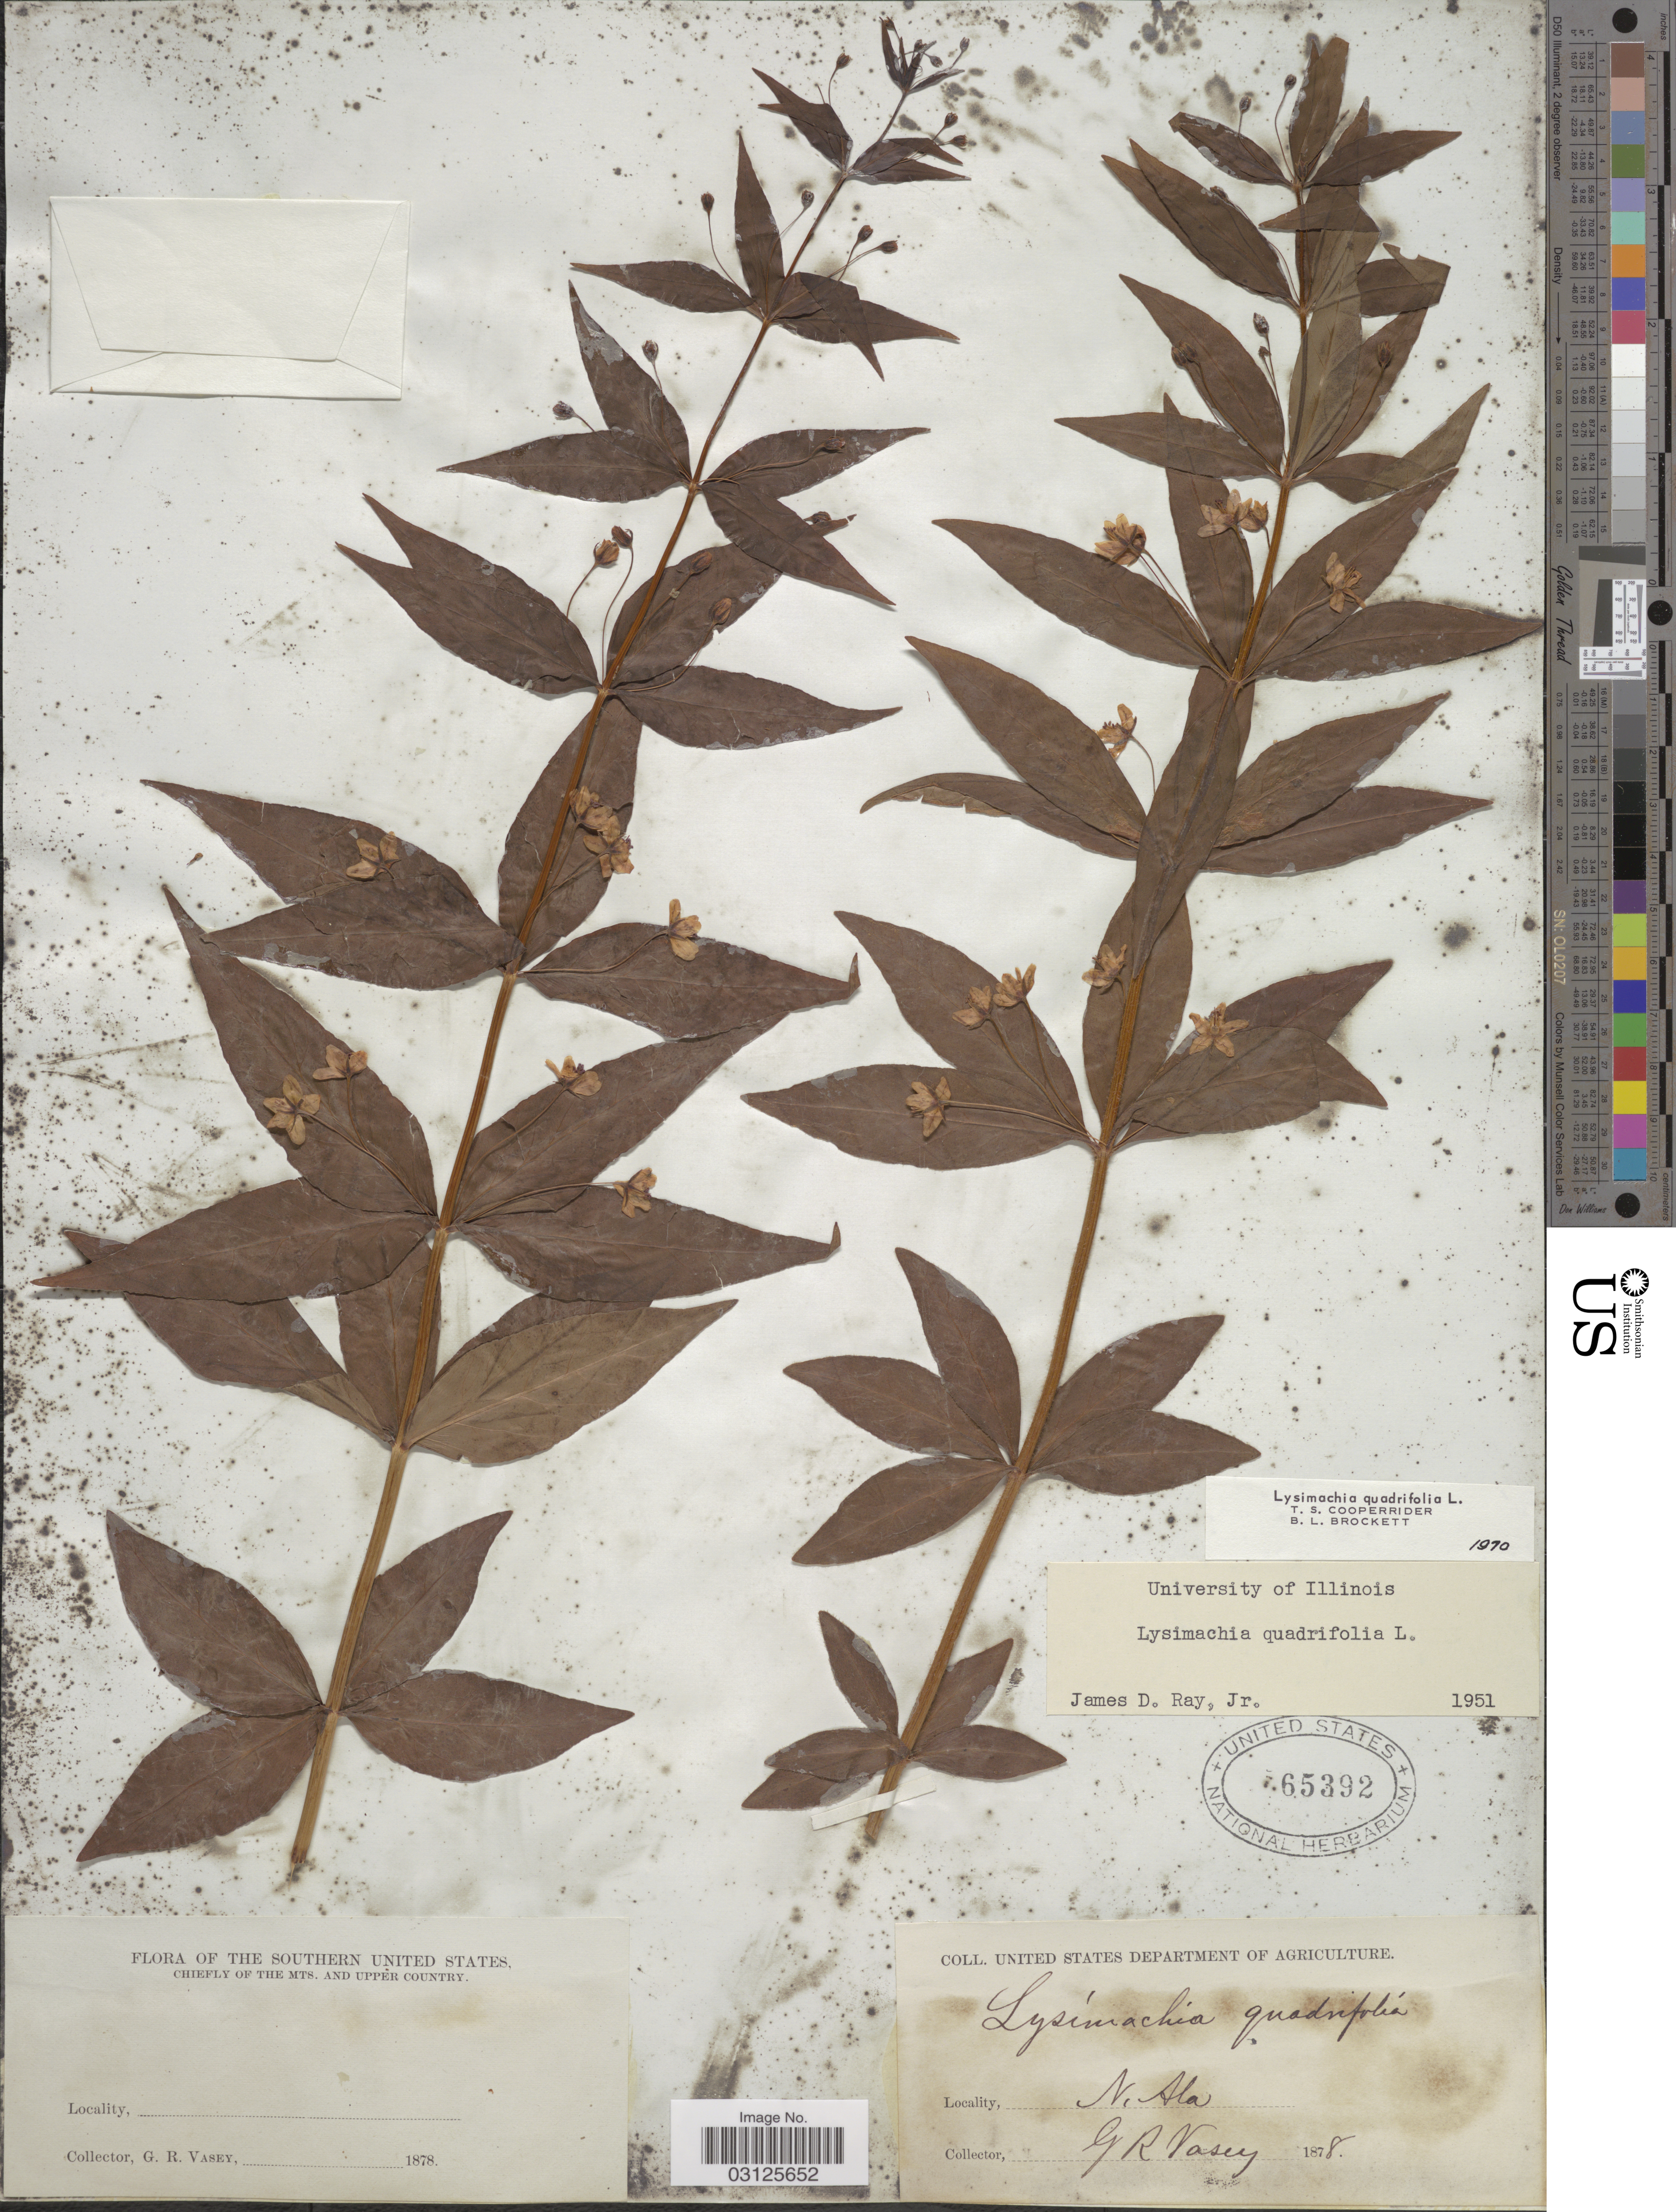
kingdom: Plantae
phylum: Tracheophyta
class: Magnoliopsida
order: Ericales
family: Primulaceae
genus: Lysimachia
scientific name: Lysimachia quadrifolia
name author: L.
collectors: G. R. Vasey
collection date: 1878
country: United States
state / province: Alabama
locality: The Southern United States, Chiefly of the Mts. and Upper Country. N. Ala.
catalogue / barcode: US 65392